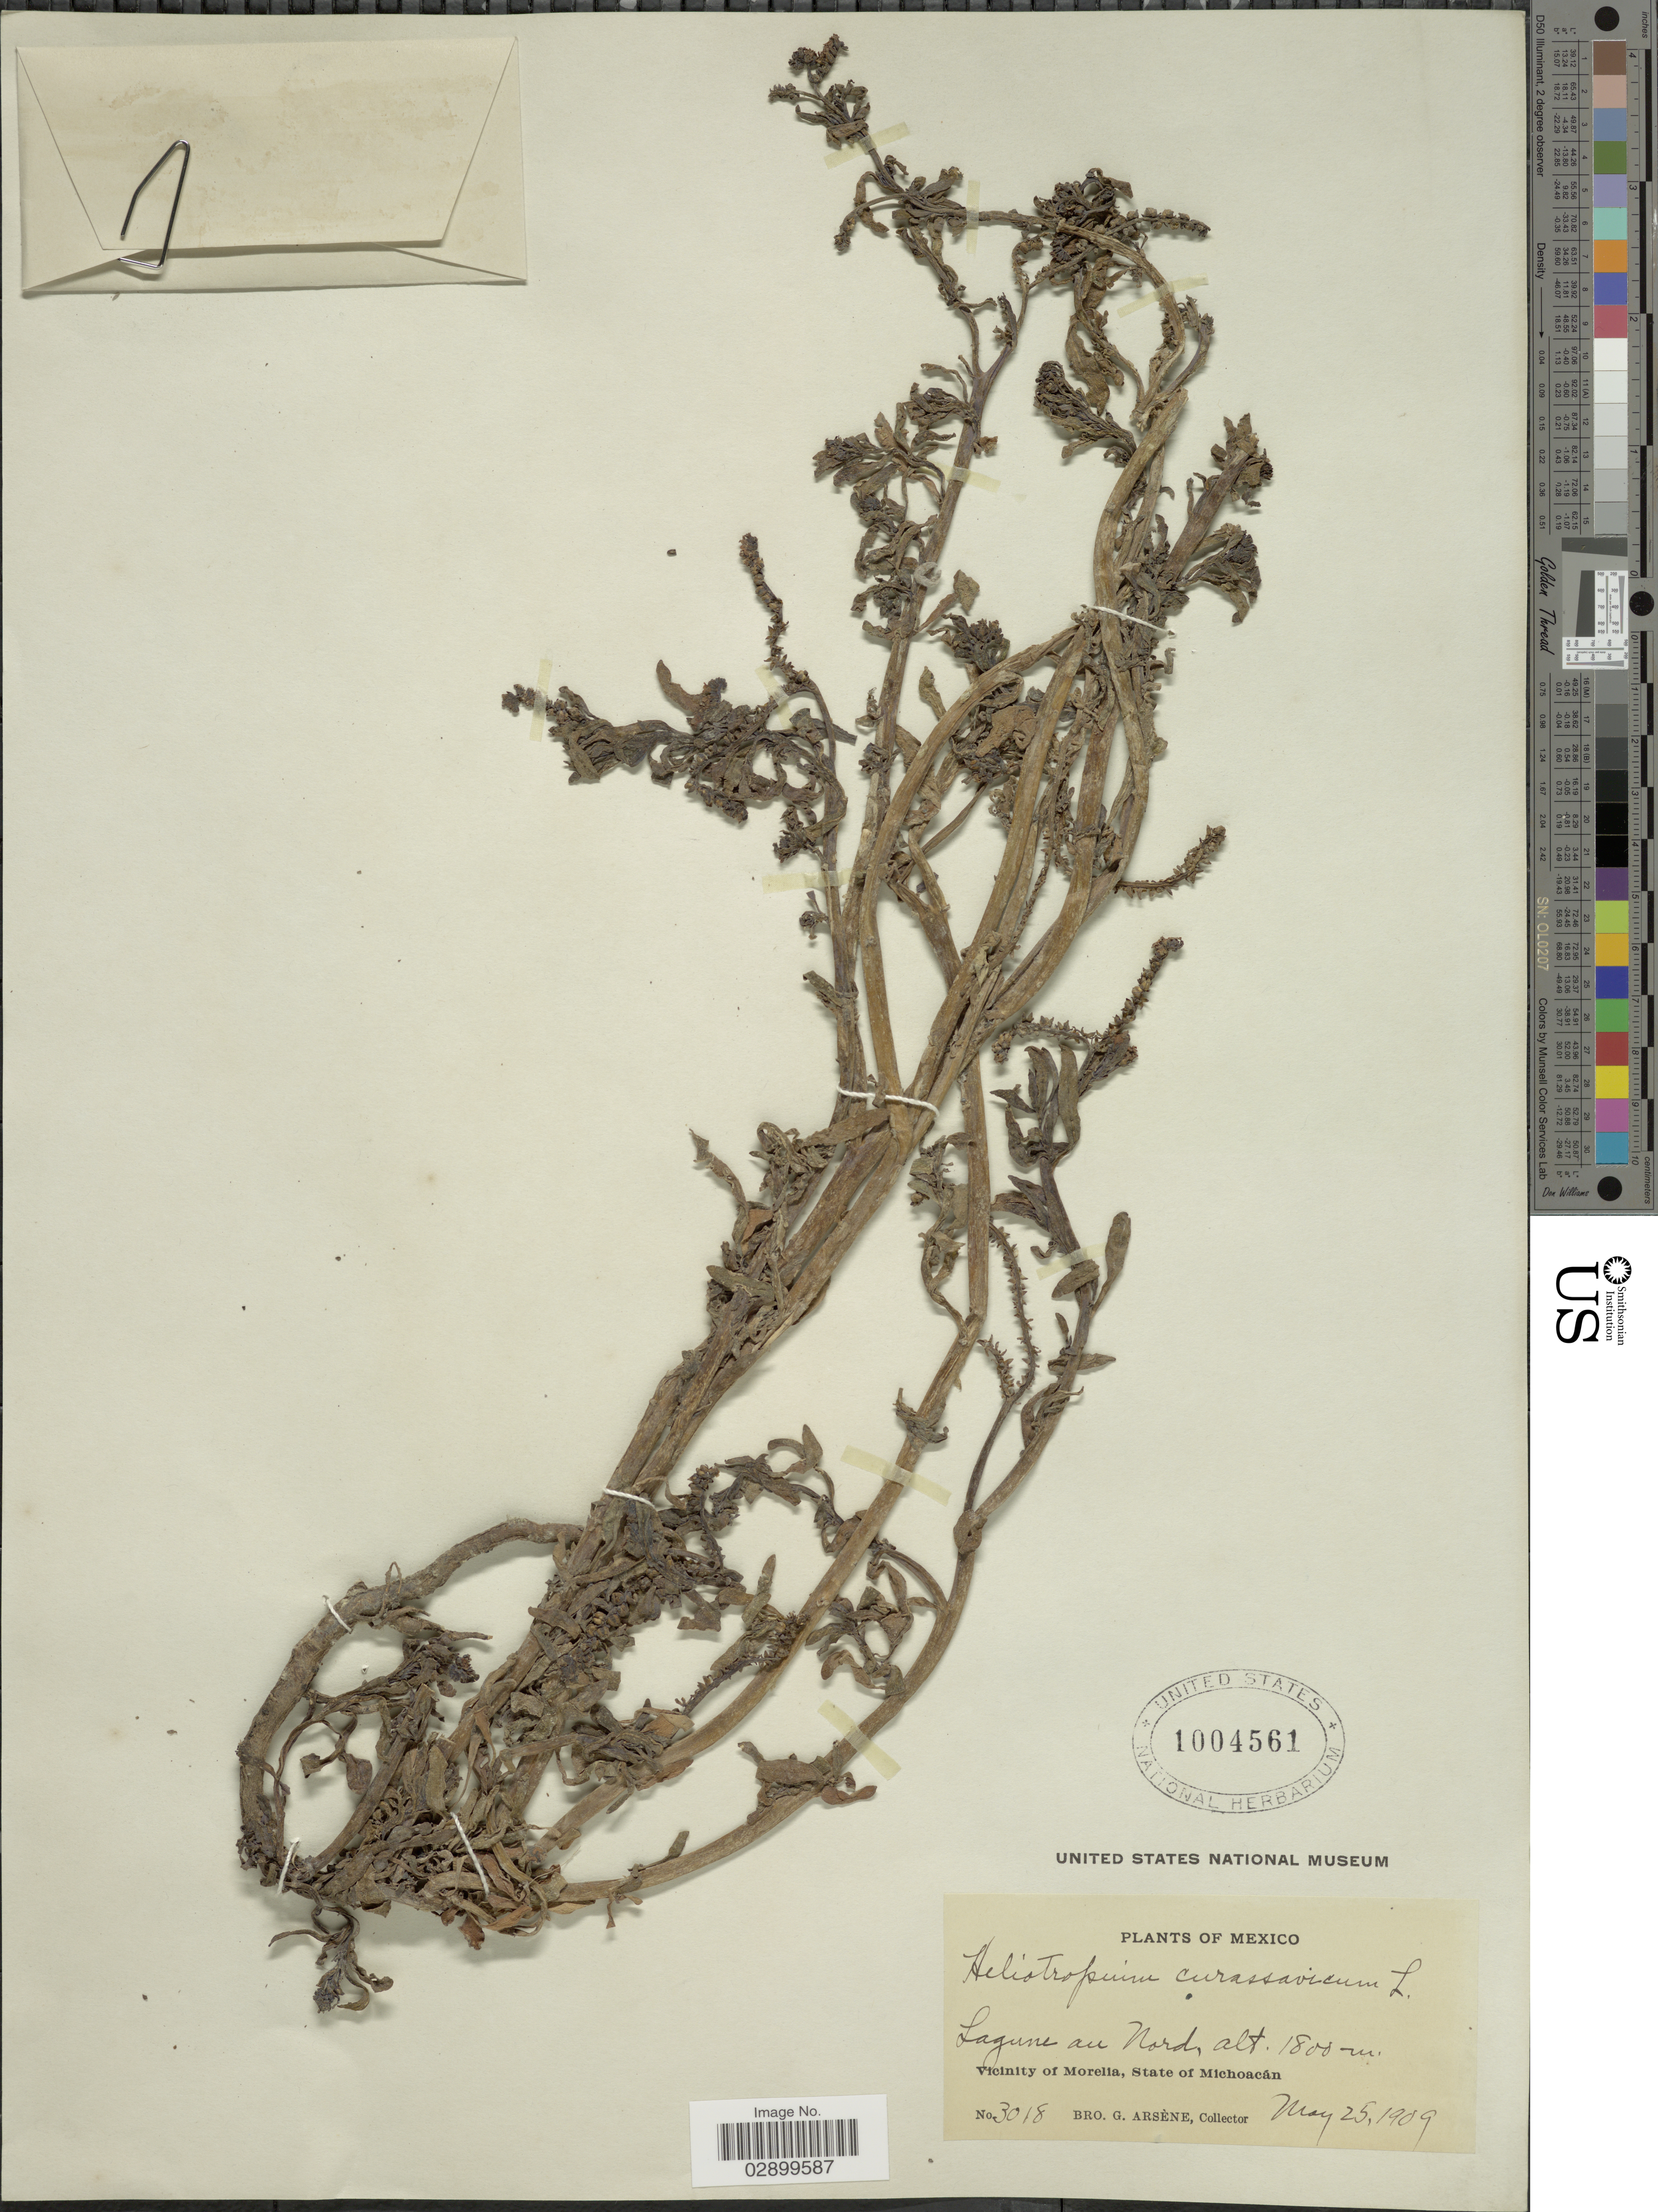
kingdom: Plantae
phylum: Tracheophyta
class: Magnoliopsida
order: Boraginales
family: Heliotropiaceae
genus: Heliotropium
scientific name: Heliotropium curassavicum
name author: L.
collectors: Bro. G. Arsène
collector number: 3018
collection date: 1909-05-25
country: Mexico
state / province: Michoacán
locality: Lagune au Nord, Vicinity of Morelia.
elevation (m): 1800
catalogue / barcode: US 1004561